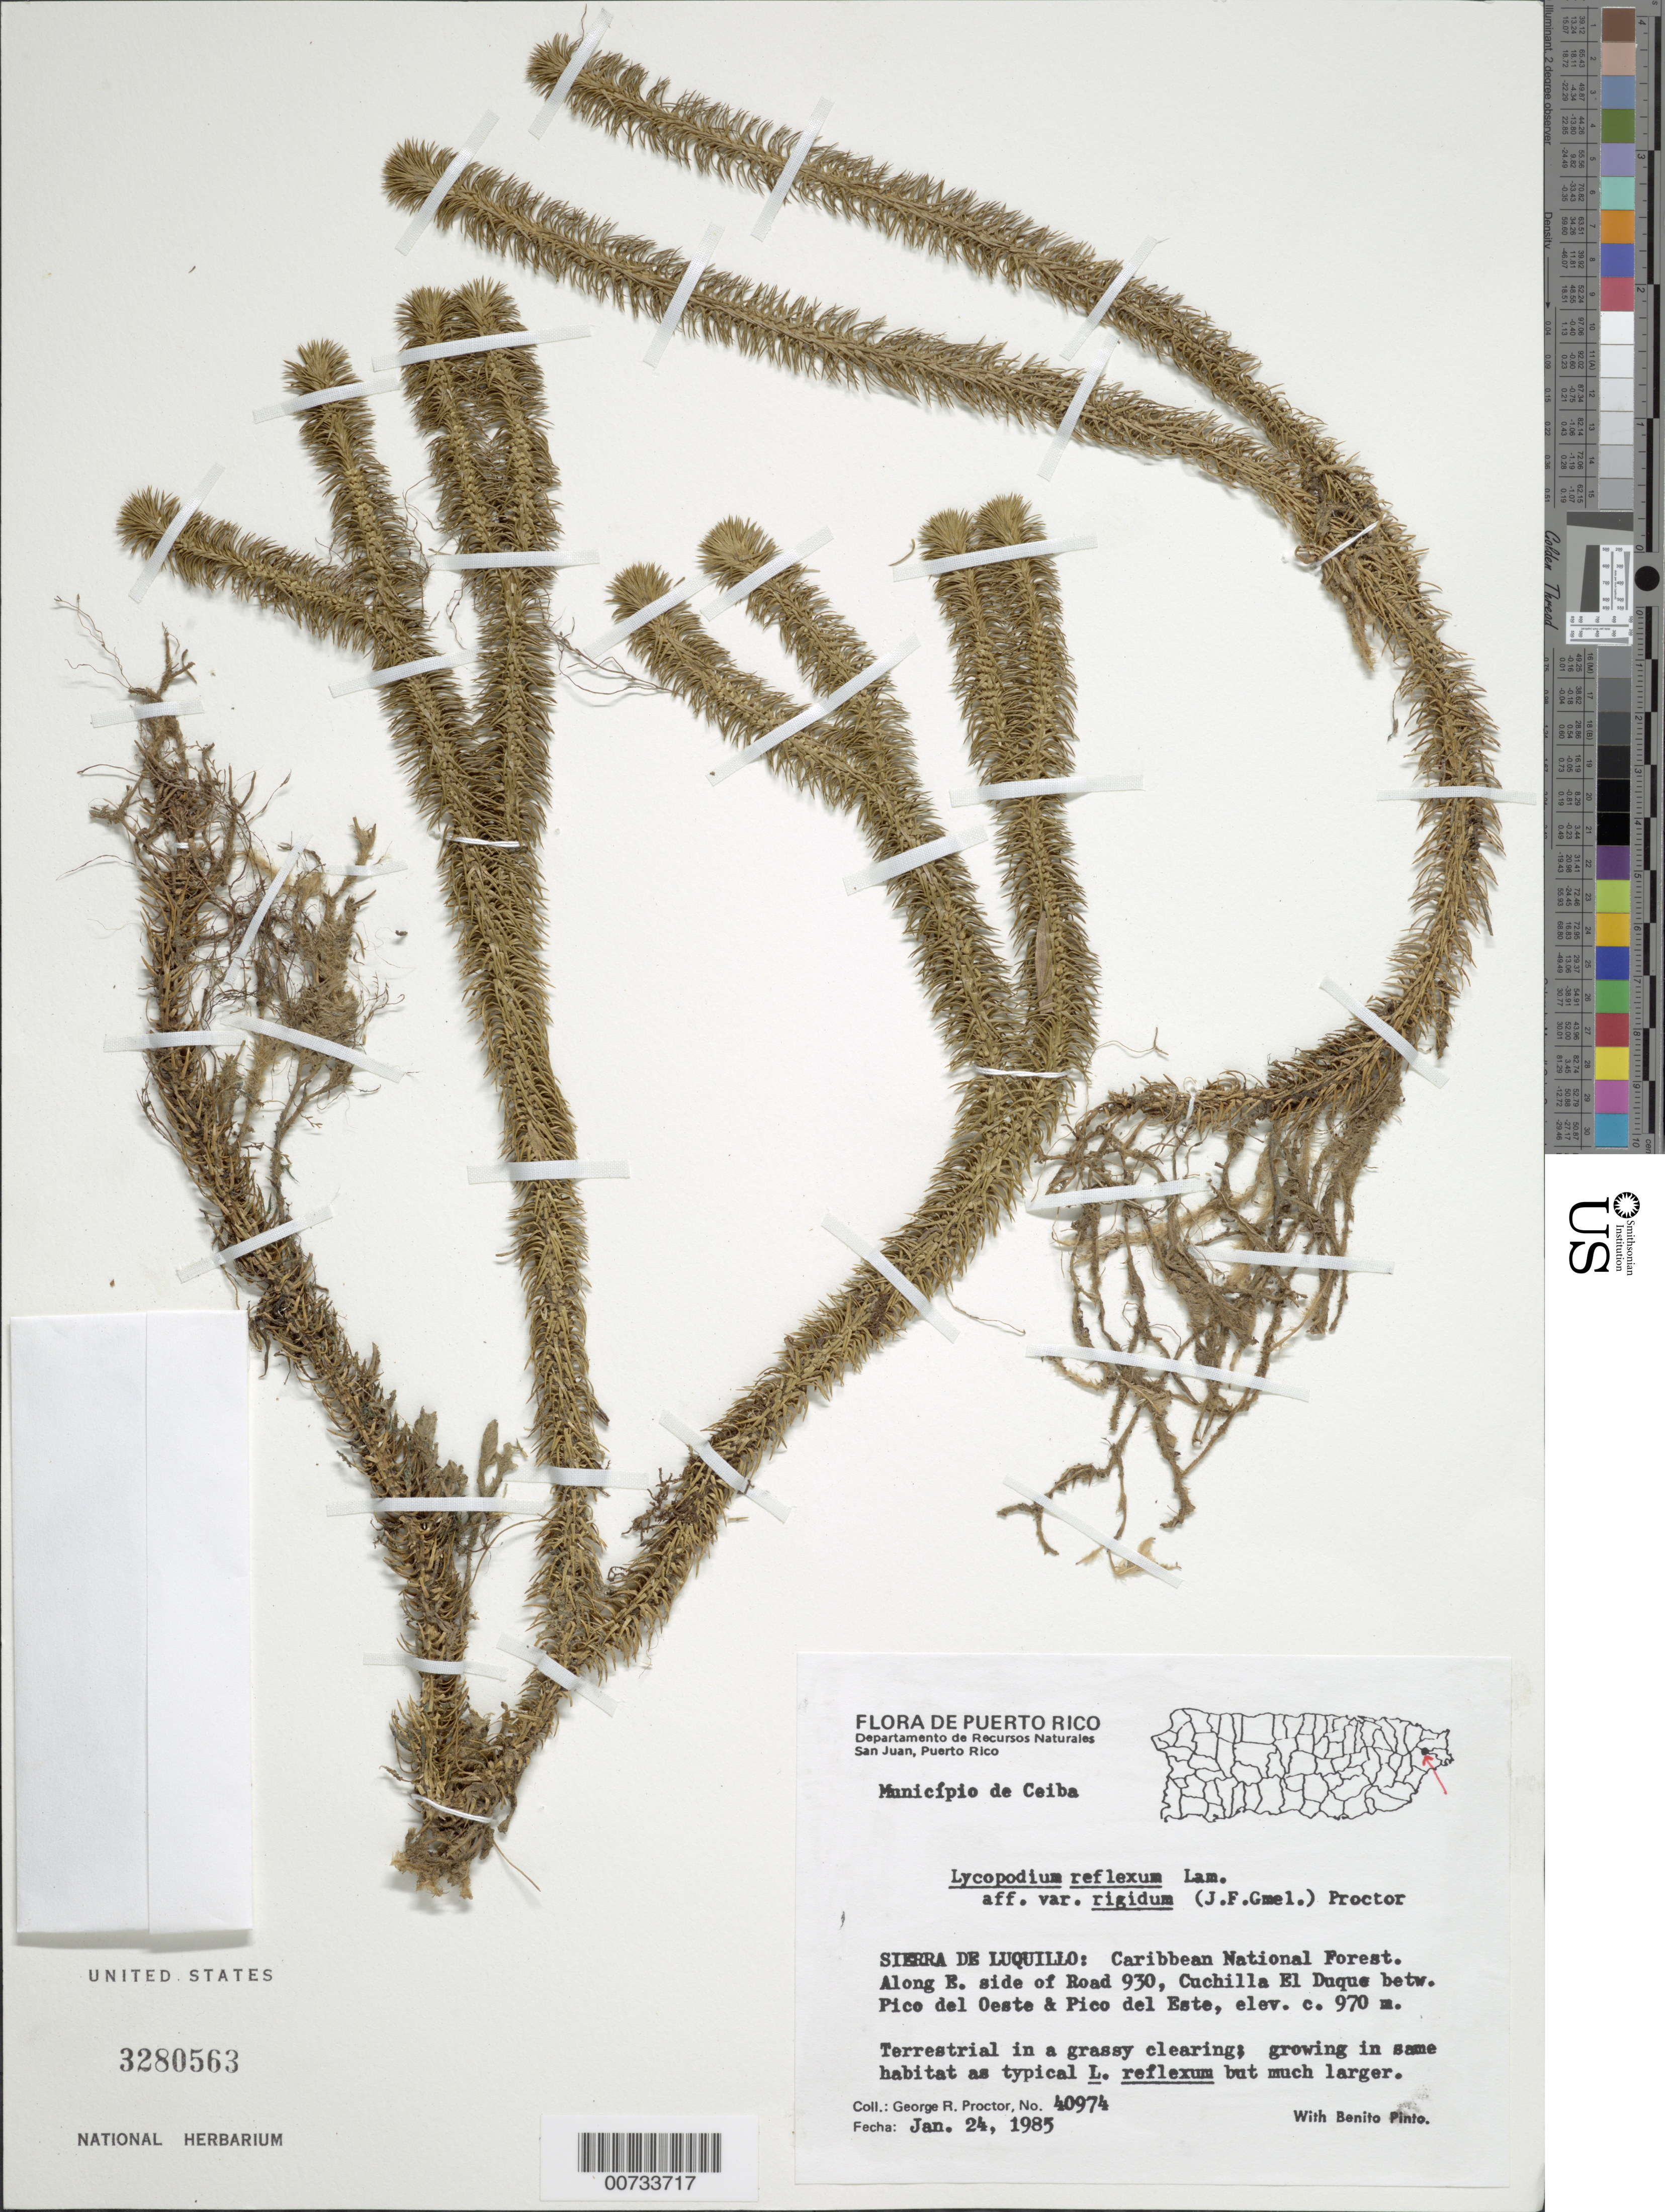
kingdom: Plantae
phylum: Tracheophyta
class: Lycopodiopsida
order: Lycopodiales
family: Lycopodiaceae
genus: Phlegmariurus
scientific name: Phlegmariurus reflexus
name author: (Lam.) B. Øllg.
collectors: G. R. Proctor & B. Pinto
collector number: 40974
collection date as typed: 24 Jan 1985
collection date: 1985-01-24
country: Puerto Rico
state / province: Ceiba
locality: Mun. Ceiba: Sierra de Luquillo, Caribbean National Forest, along E side of Rd. 930.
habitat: Grassy clearing; growing in same habitat as typical L.reflexum but much larger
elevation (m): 970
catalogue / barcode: US 3280563